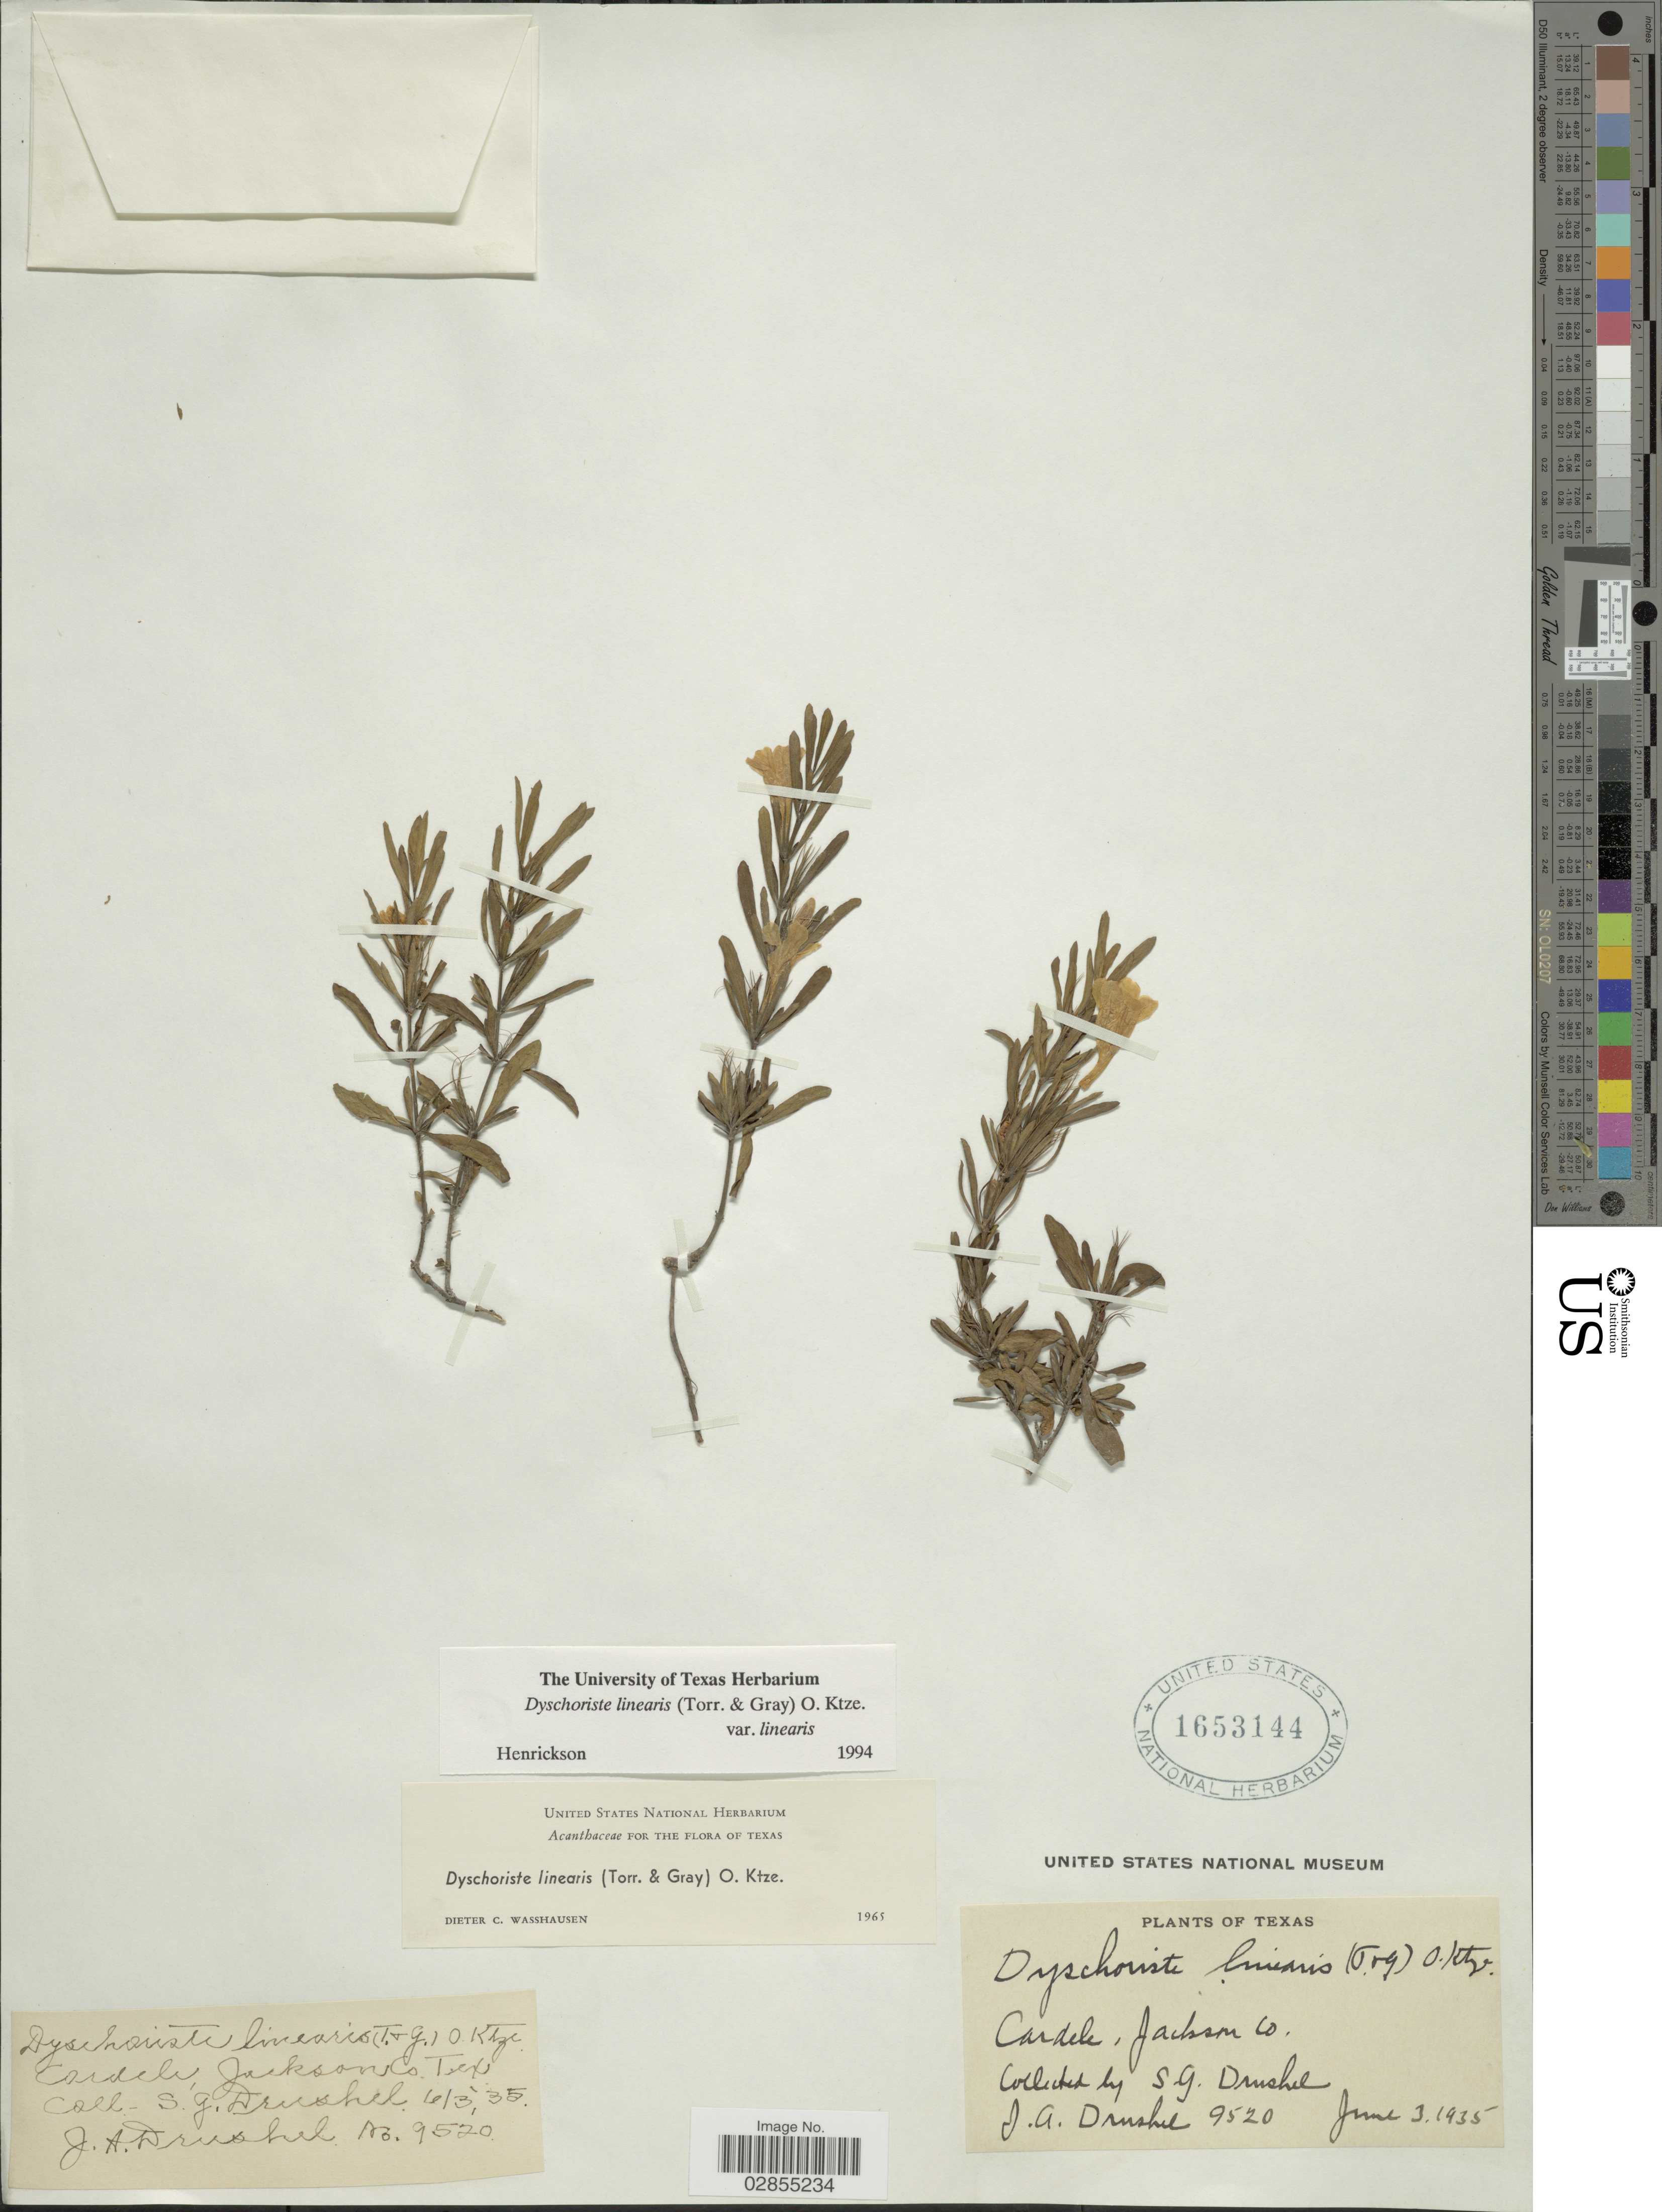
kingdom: Plantae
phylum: Tracheophyta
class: Magnoliopsida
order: Lamiales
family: Acanthaceae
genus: Dyschoriste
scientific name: Dyschoriste linearis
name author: (Torr. & A. Gray) Kuntze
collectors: S. Drushel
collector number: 9520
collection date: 1935-06-03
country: United States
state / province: Texas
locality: Cardele, Jackson Co.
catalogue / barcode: US 1653144